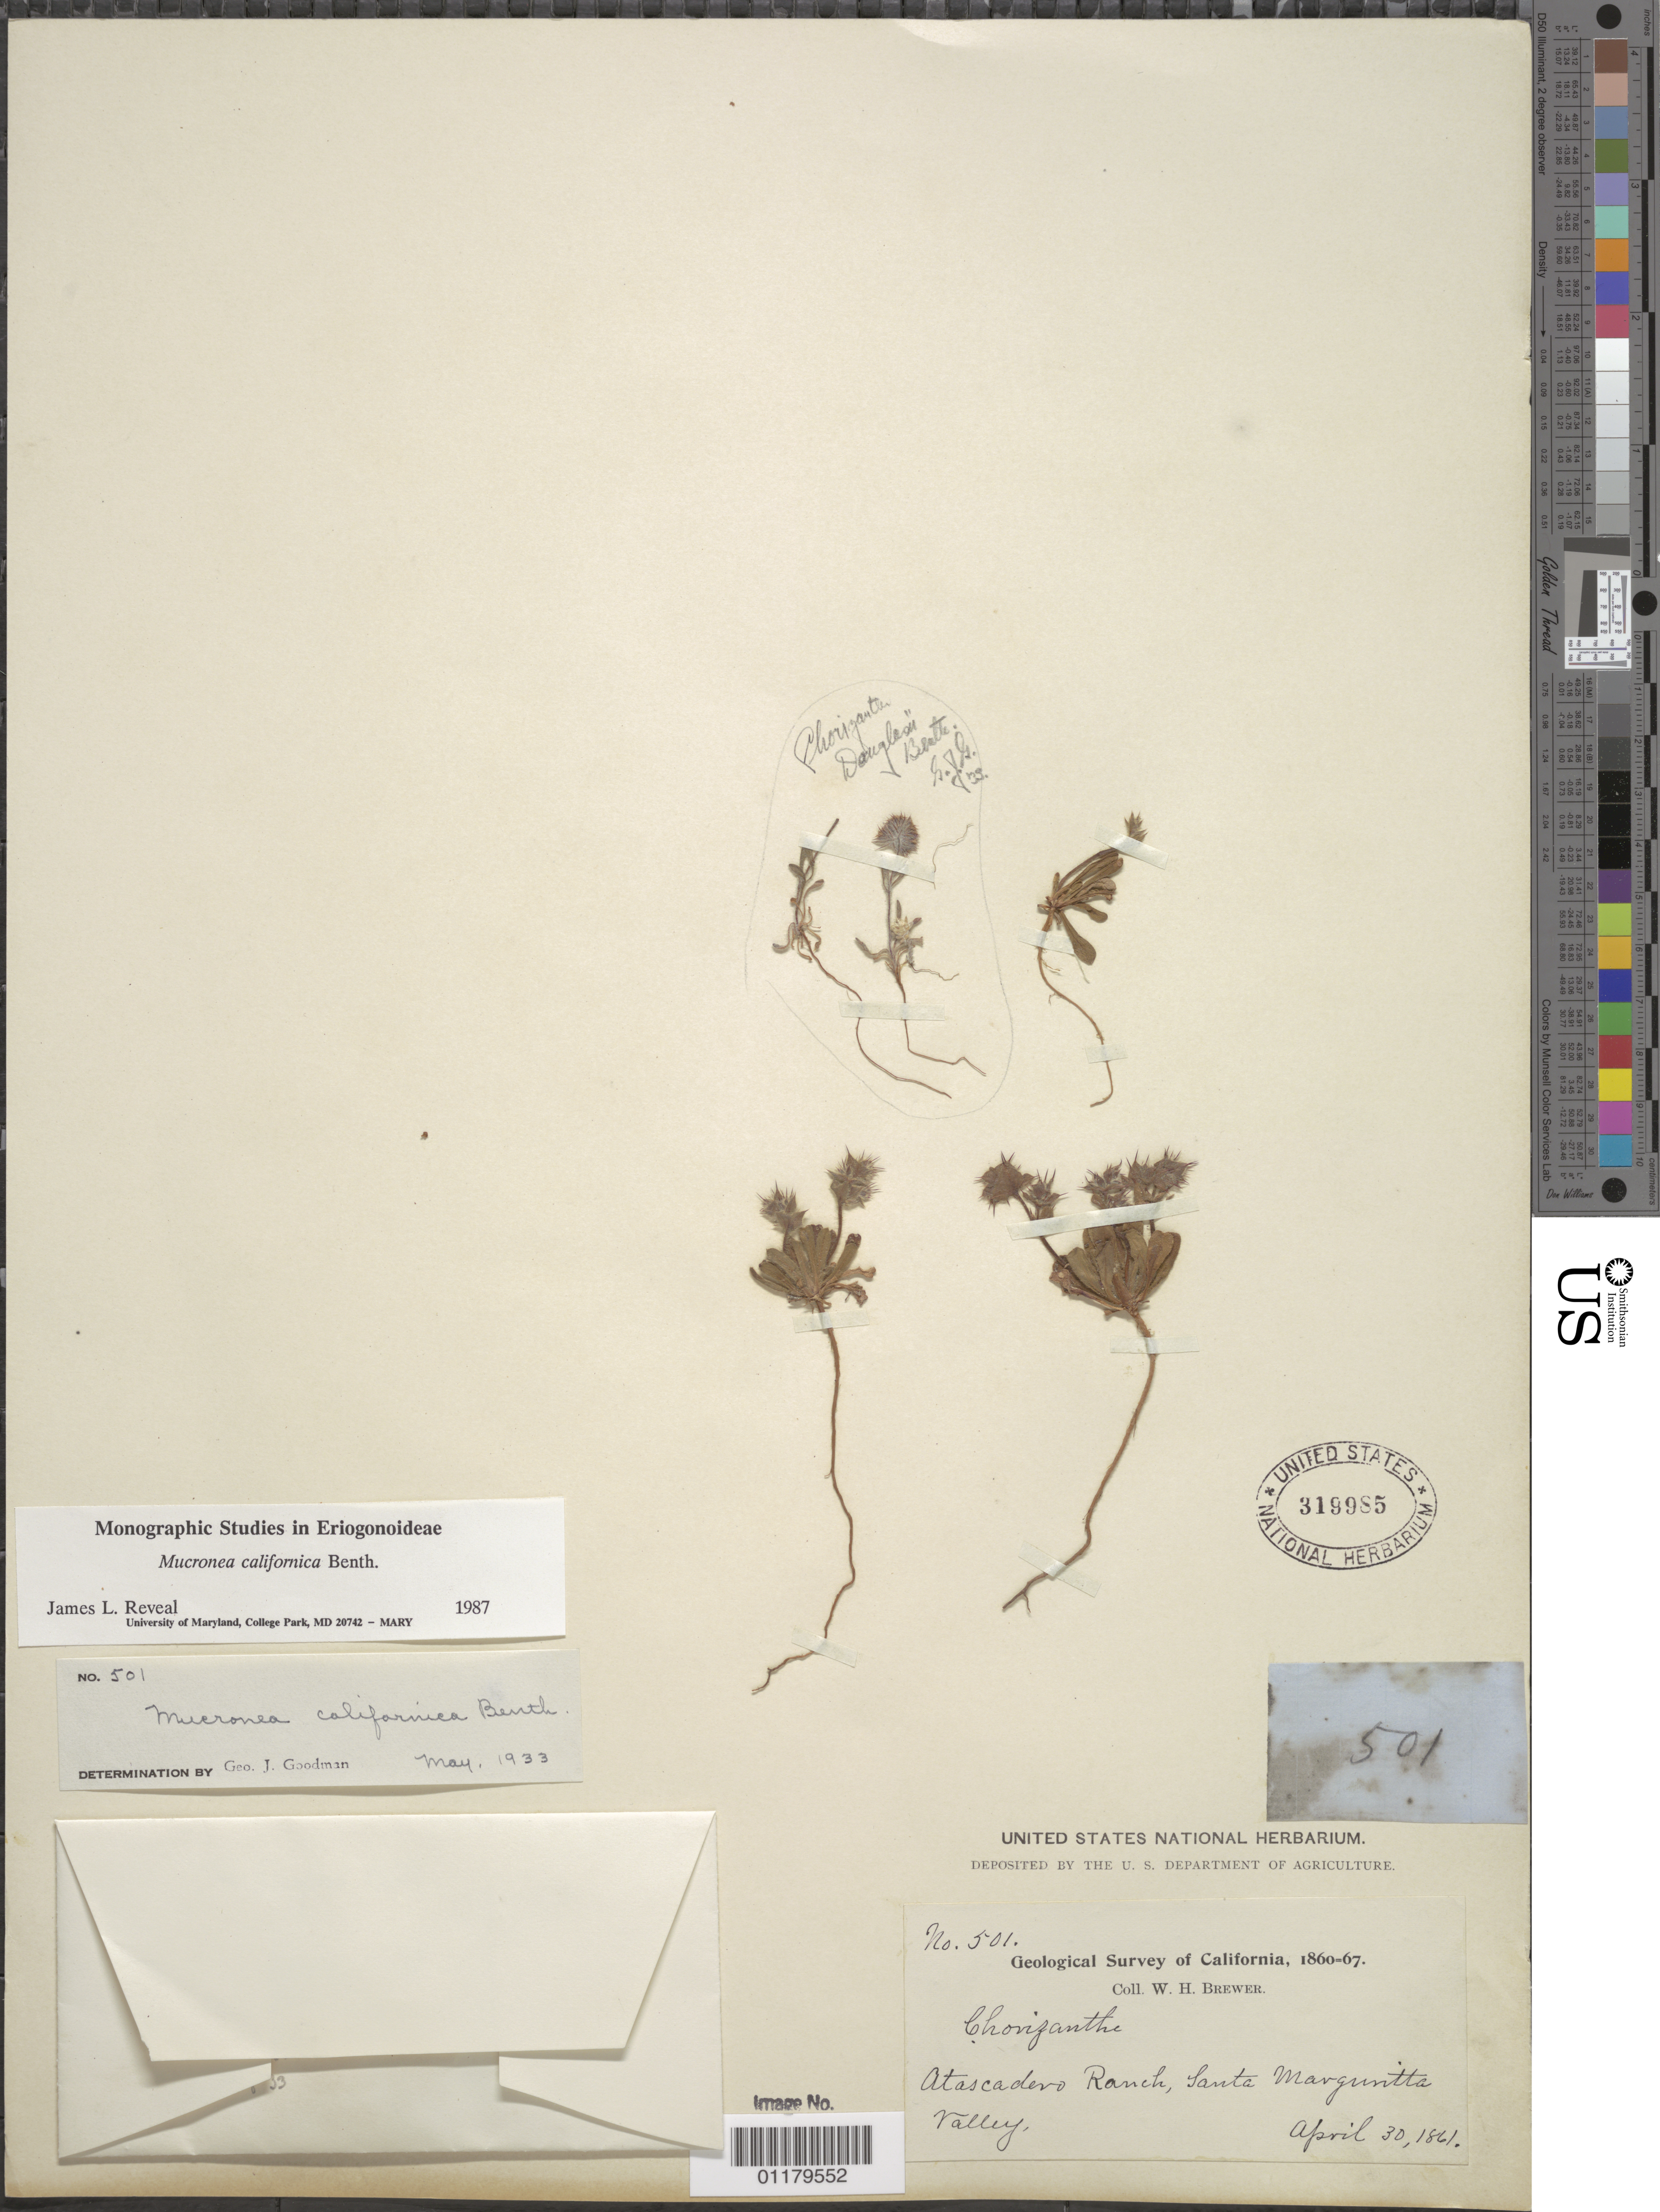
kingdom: Plantae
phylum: Tracheophyta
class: Magnoliopsida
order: Caryophyllales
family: Polygonaceae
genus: Mucronea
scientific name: Mucronea perfoliata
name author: (A. Gray) A. Heller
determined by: Reveal, J. L.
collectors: W. H. Brewer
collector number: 501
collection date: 1861-04-30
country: United States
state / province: California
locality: Atascadero Ranch, Santa Margaritta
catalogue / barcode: US 319985